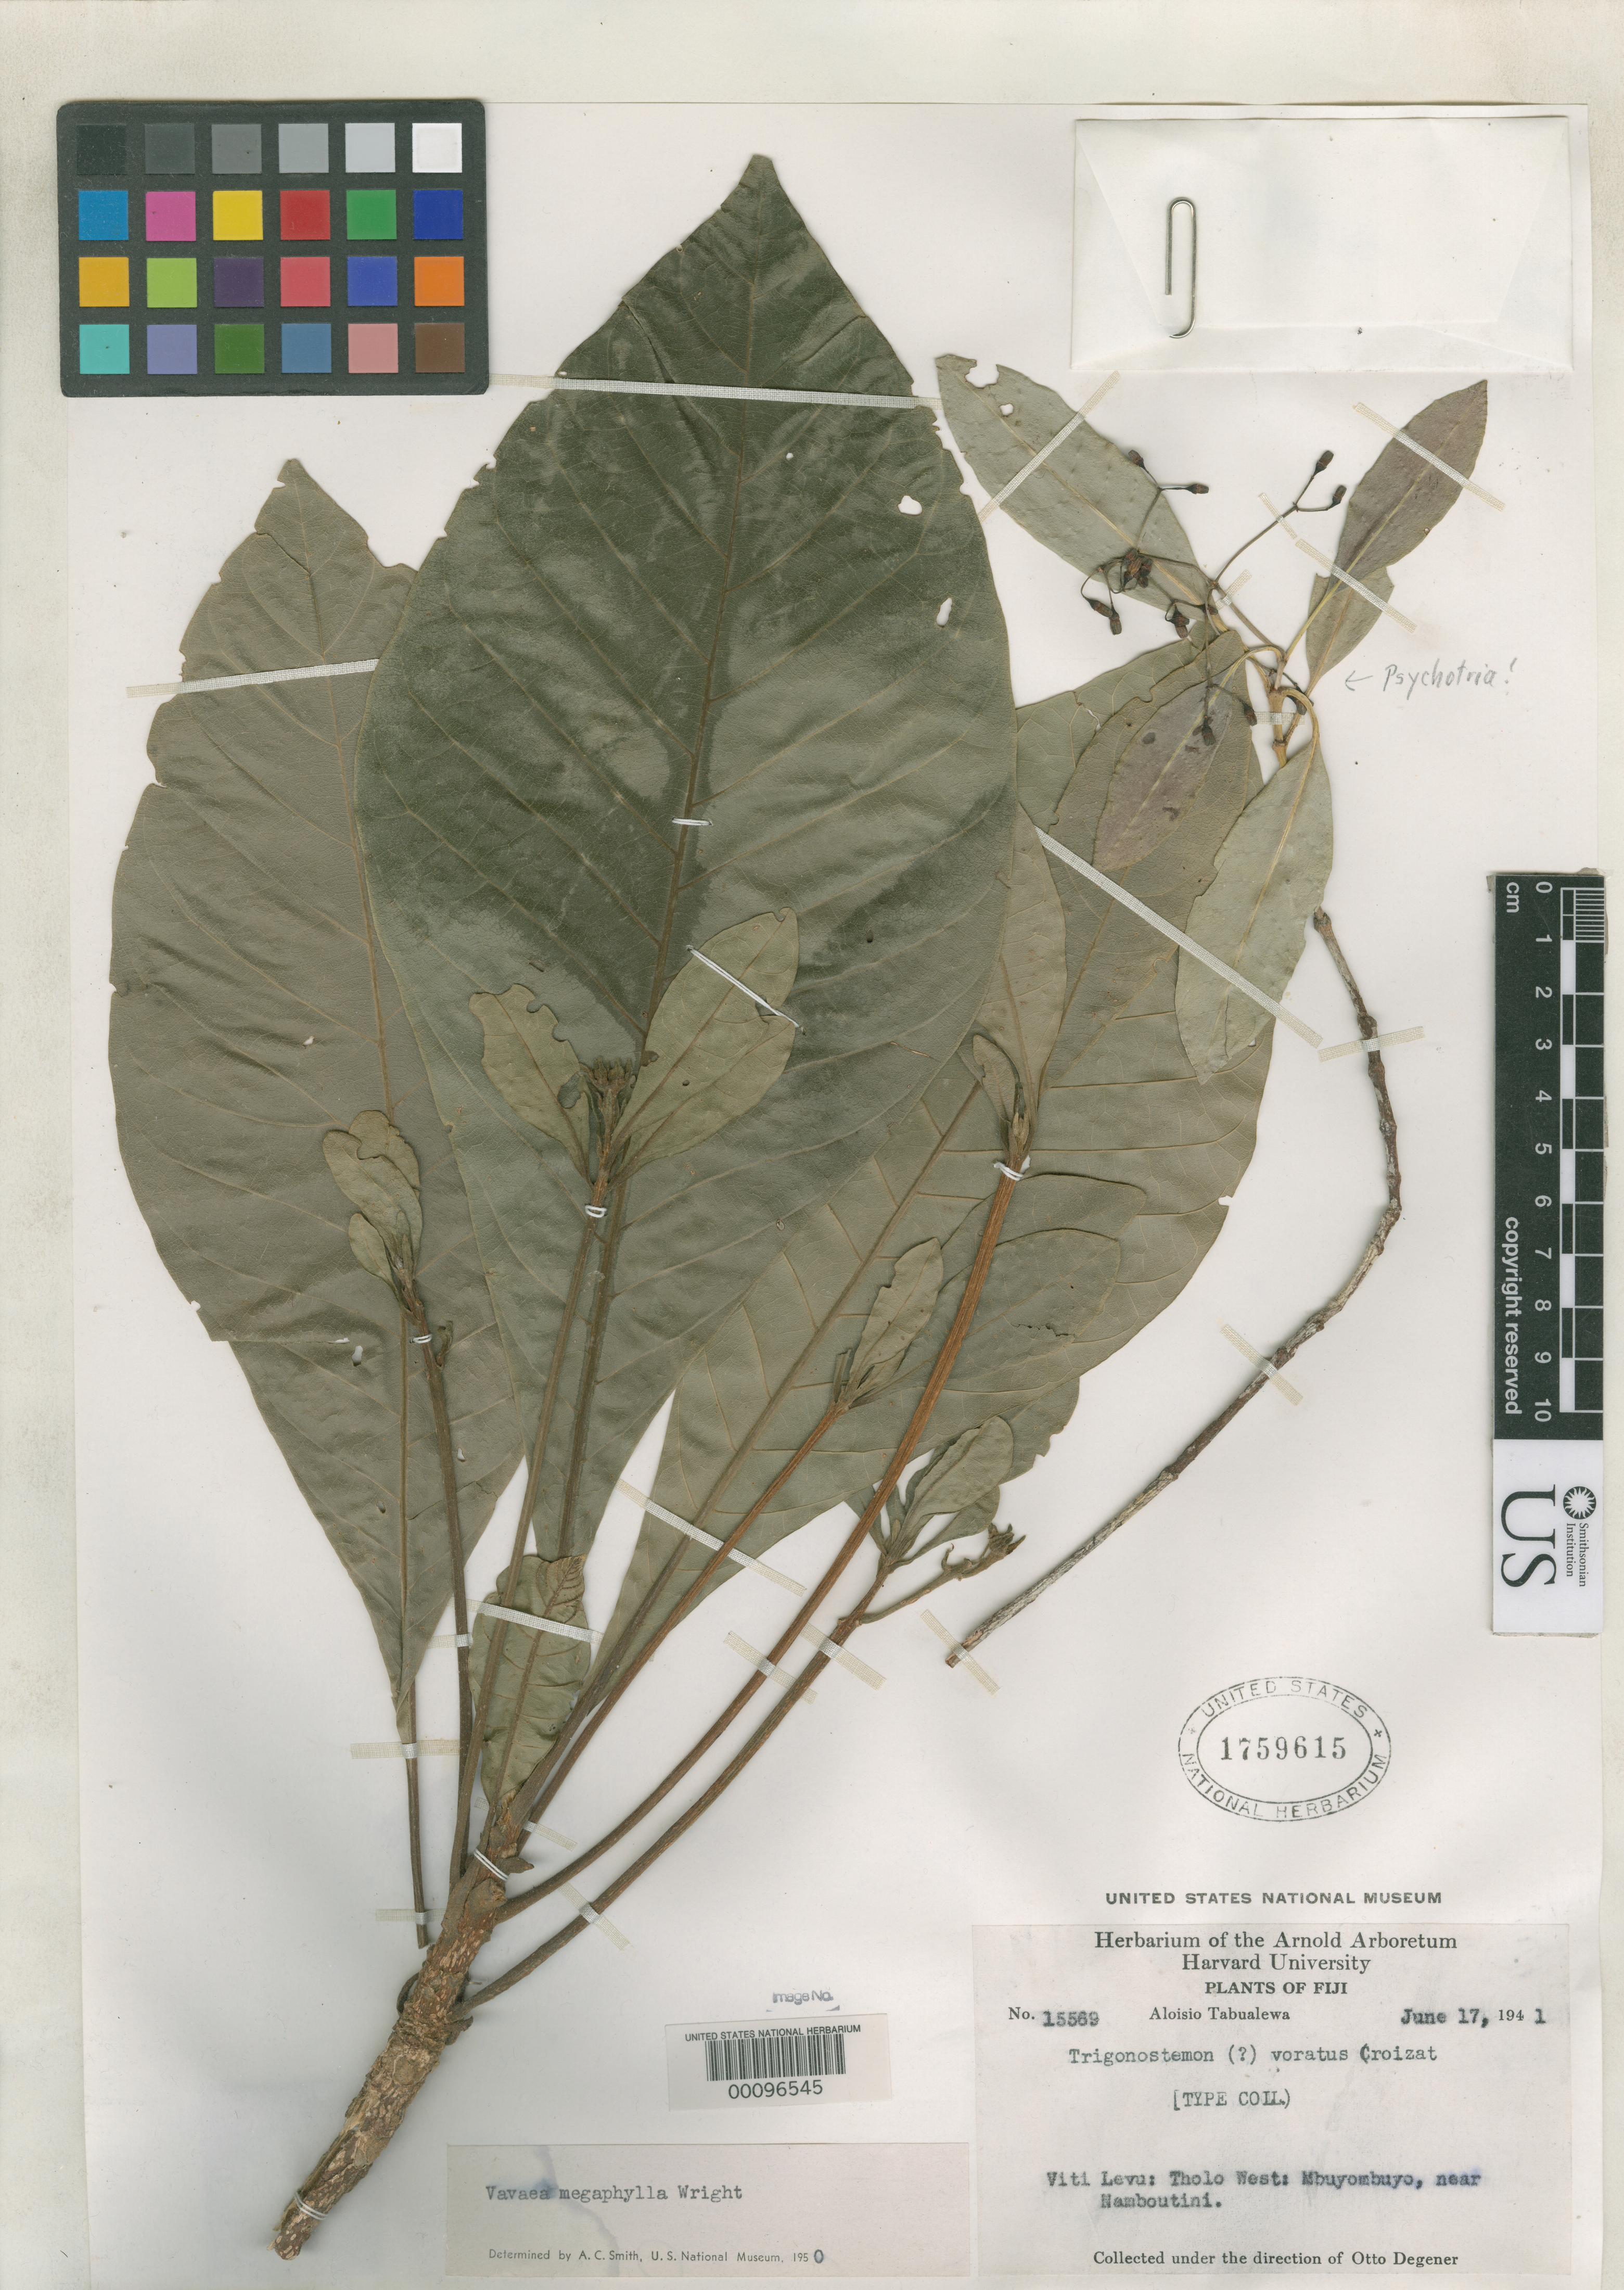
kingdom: Plantae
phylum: Tracheophyta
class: Magnoliopsida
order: Malpighiales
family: Euphorbiaceae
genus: Trigonostemon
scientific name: Trigonostemon voratus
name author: Croizat in A.C. Sm.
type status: Isotype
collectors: A. Tabualewa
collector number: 15569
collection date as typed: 17 Jun 1941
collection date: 1941-06-17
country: Fiji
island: Viti Levu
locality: Tholo west, Mbuyombuyo near Namboutini. [Viti Levu Group]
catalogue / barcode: US 1759615